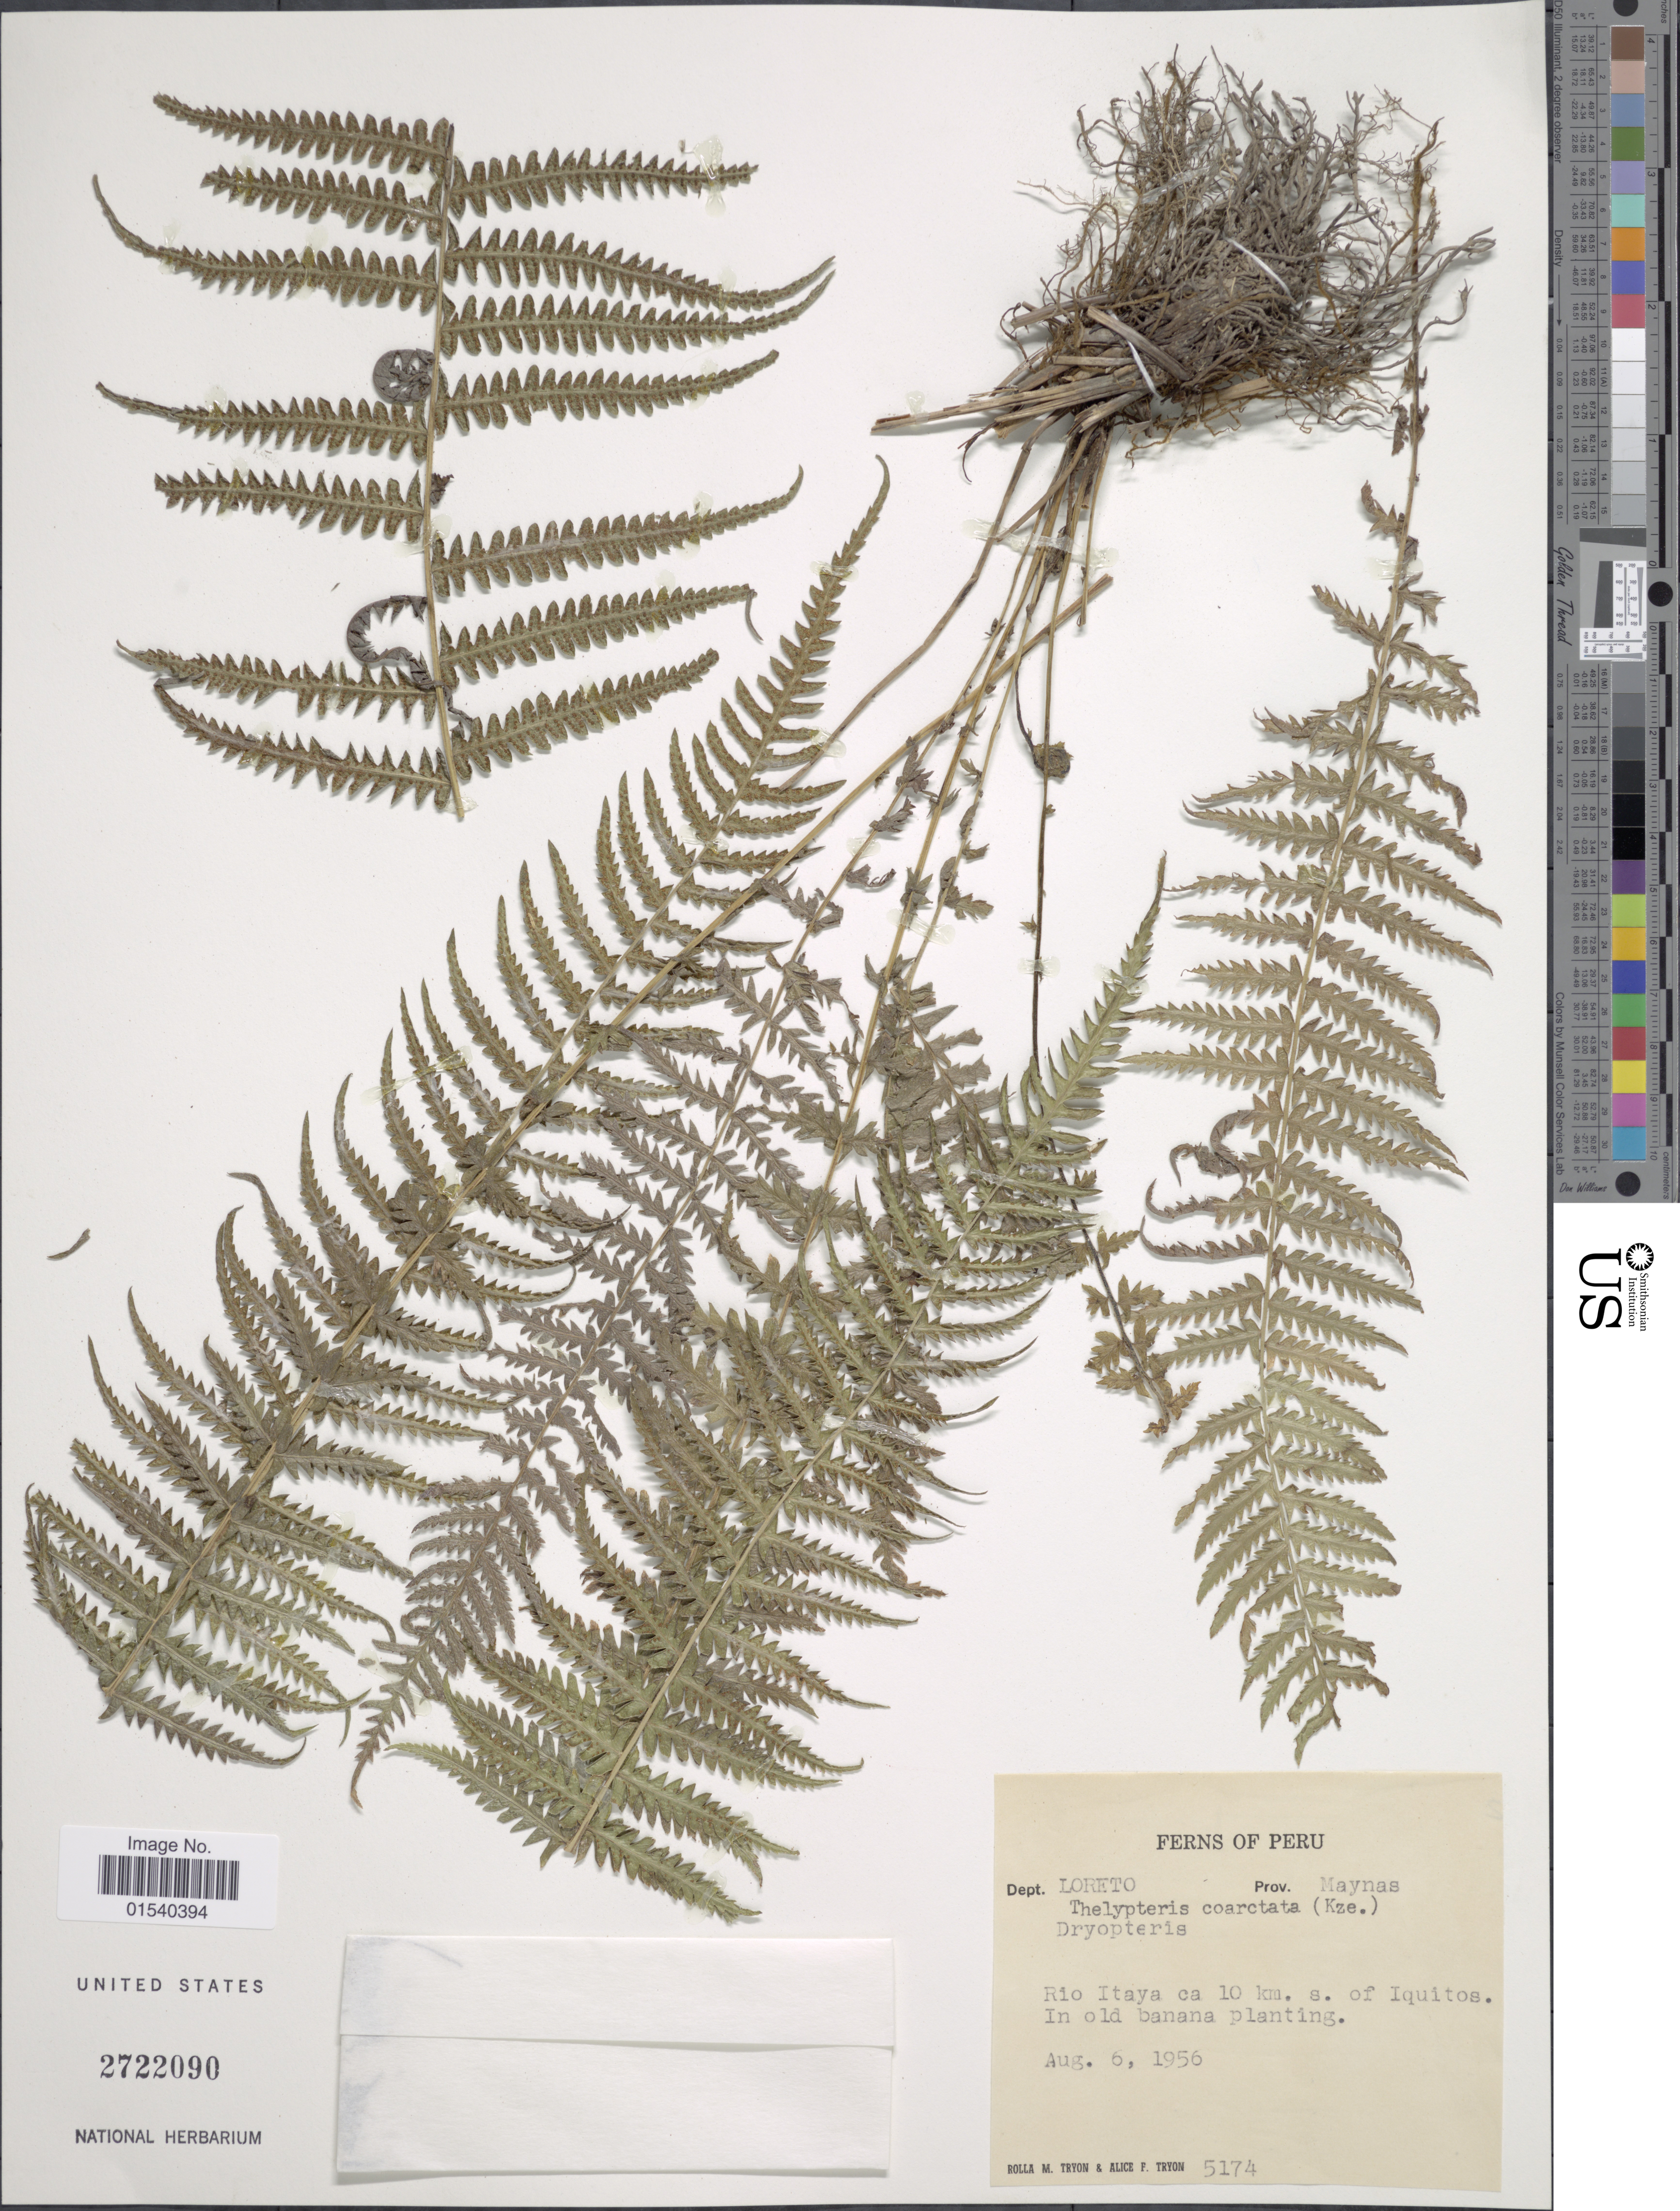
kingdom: Plantae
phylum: Tracheophyta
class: Polypodiopsida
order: Polypodiales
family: Thelypteridaceae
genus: Amauropelta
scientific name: Amauropelta opposita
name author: (Vahl) Pic. Serm.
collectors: R. M. Tryon & A. F. Tryon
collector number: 5174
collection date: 1956-08-06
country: Peru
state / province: Loreto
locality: Dept. Loreto, Prov. Maynas, Rio Itaya ca 10 km. s. of Iquitos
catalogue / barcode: US 2722090